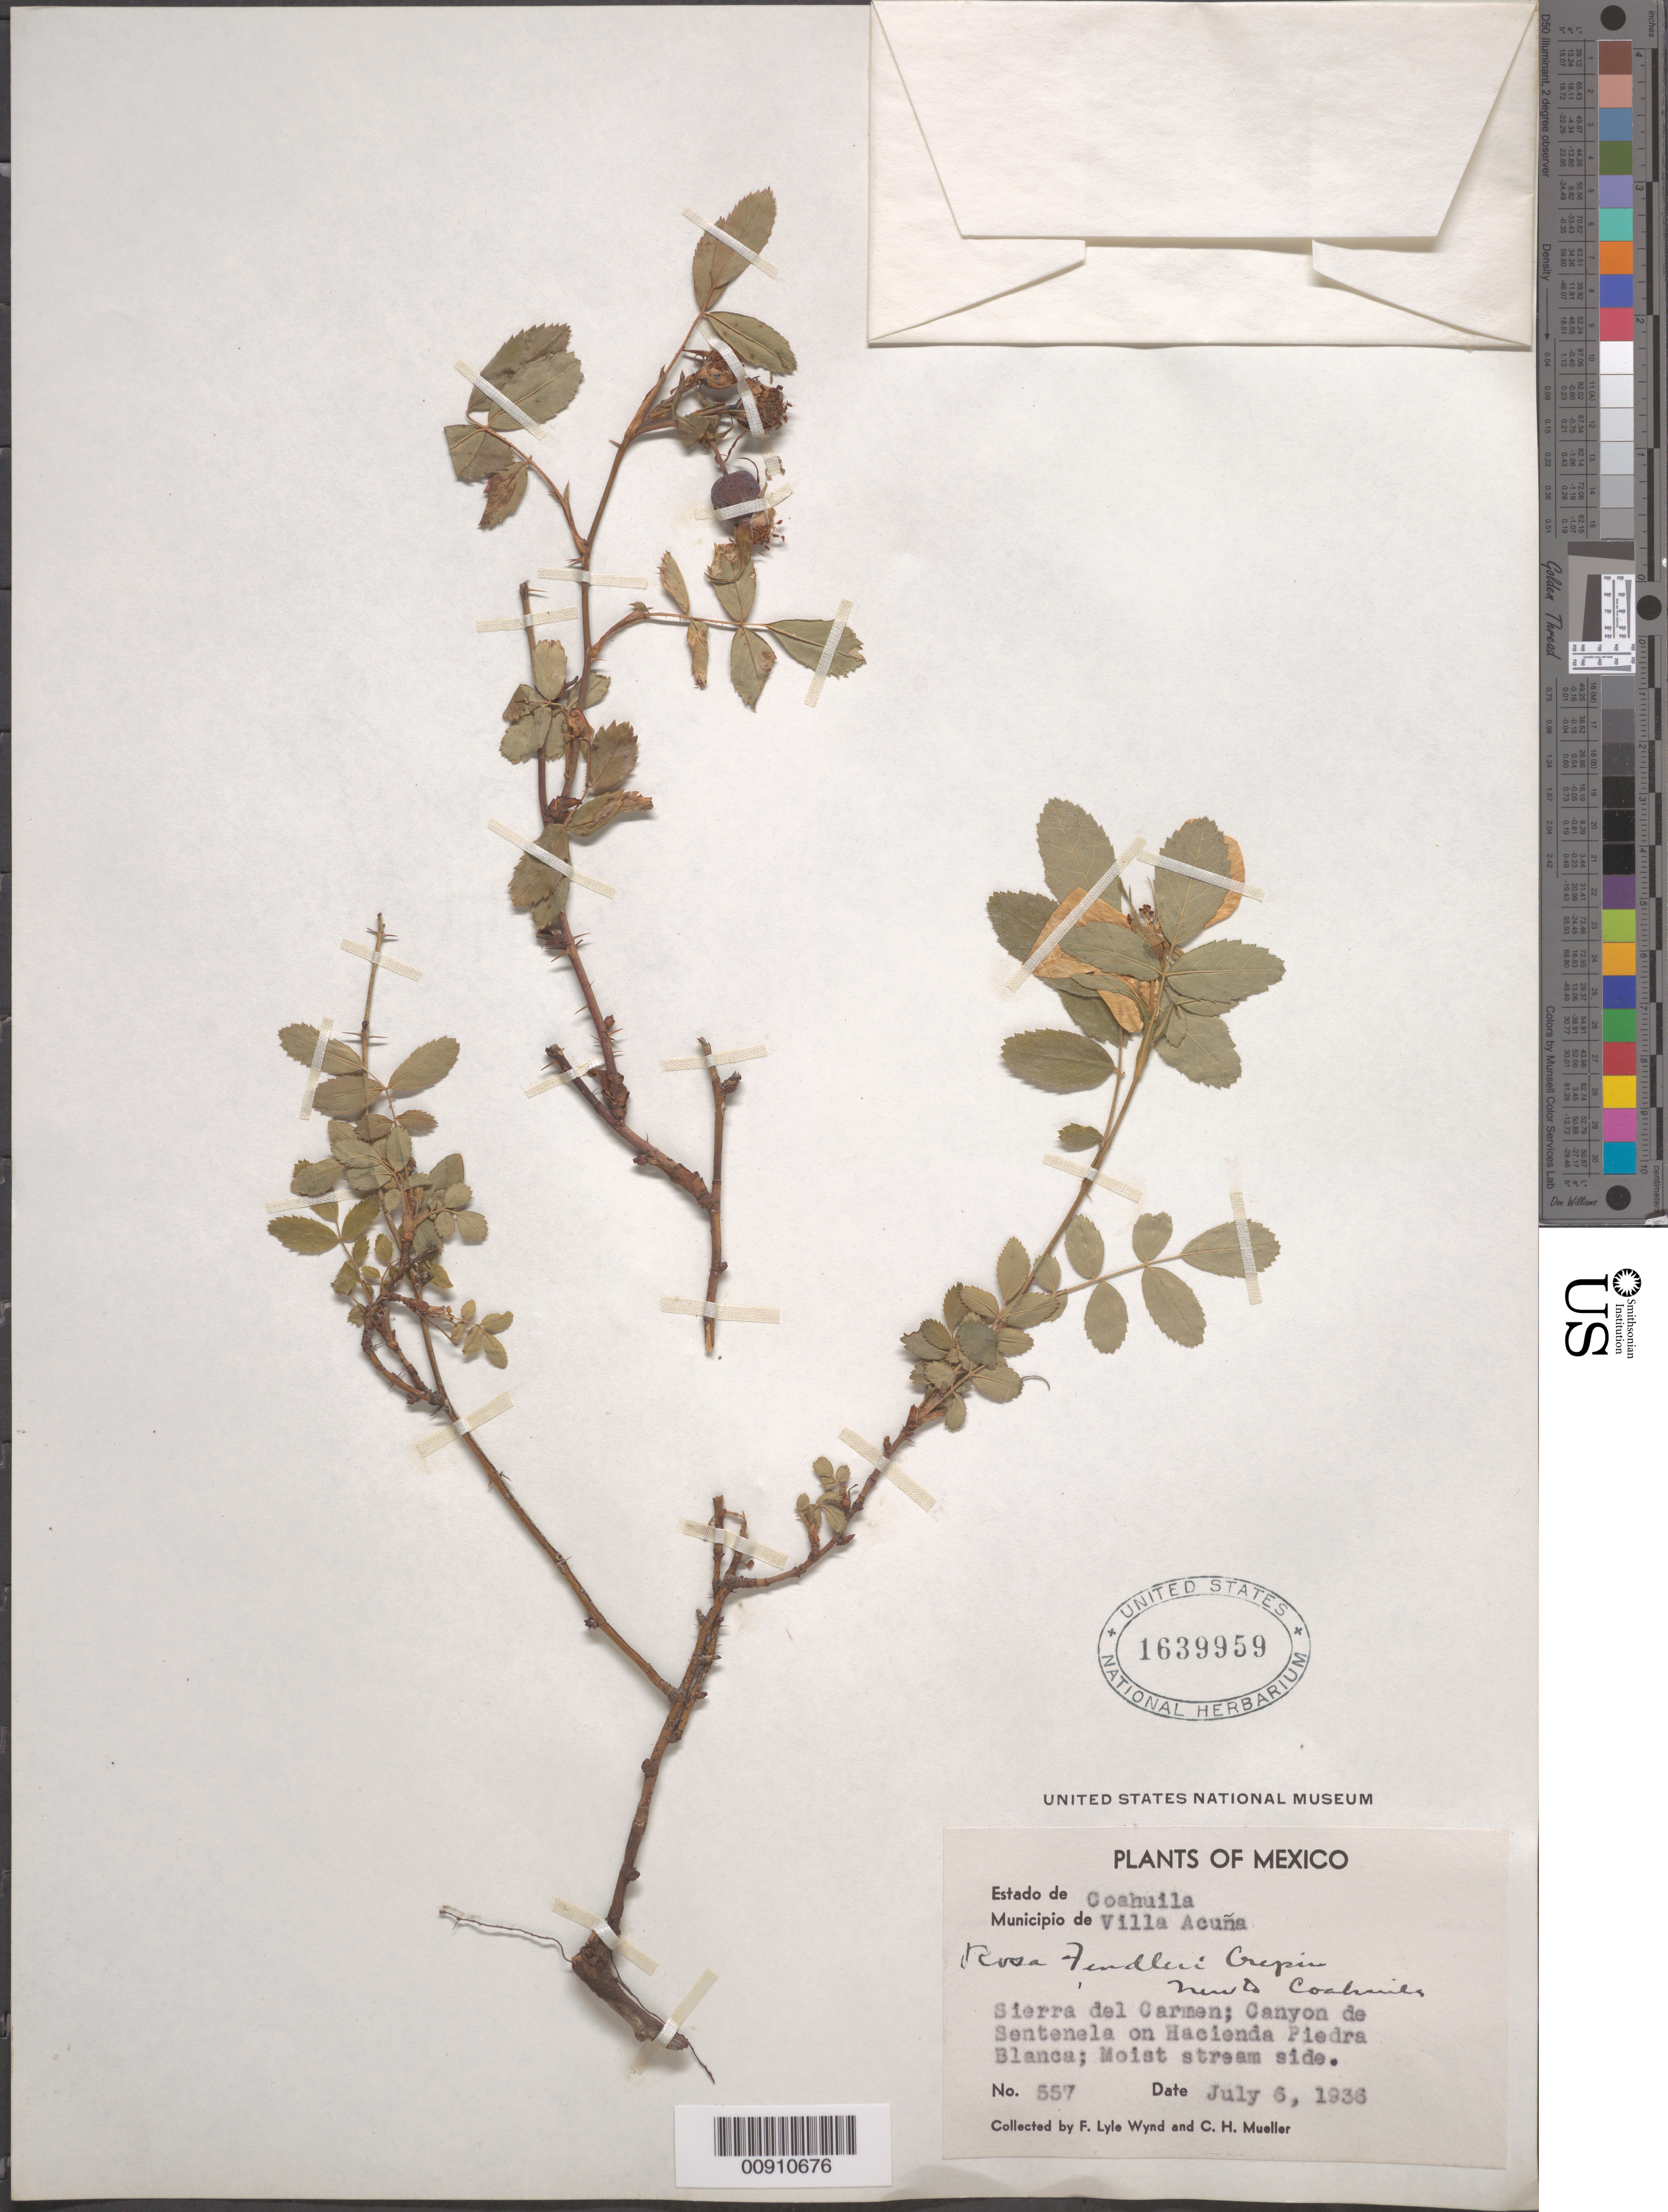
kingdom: Plantae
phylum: Tracheophyta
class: Magnoliopsida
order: Rosales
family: Rosaceae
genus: Rosa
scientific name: Rosa fendleri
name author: Crép.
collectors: F. L. Wynd & C. H. Mueller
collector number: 557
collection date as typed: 06 Jul 1936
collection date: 1936-07-06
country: Mexico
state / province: Coahuila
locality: Sierra del Carmen; Canyon de Sentenela on Hacienda Piedra Blanca, Municipio de Villa Acuña, Estado de Coahuila.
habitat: Moist stream side.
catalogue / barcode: US 1639959